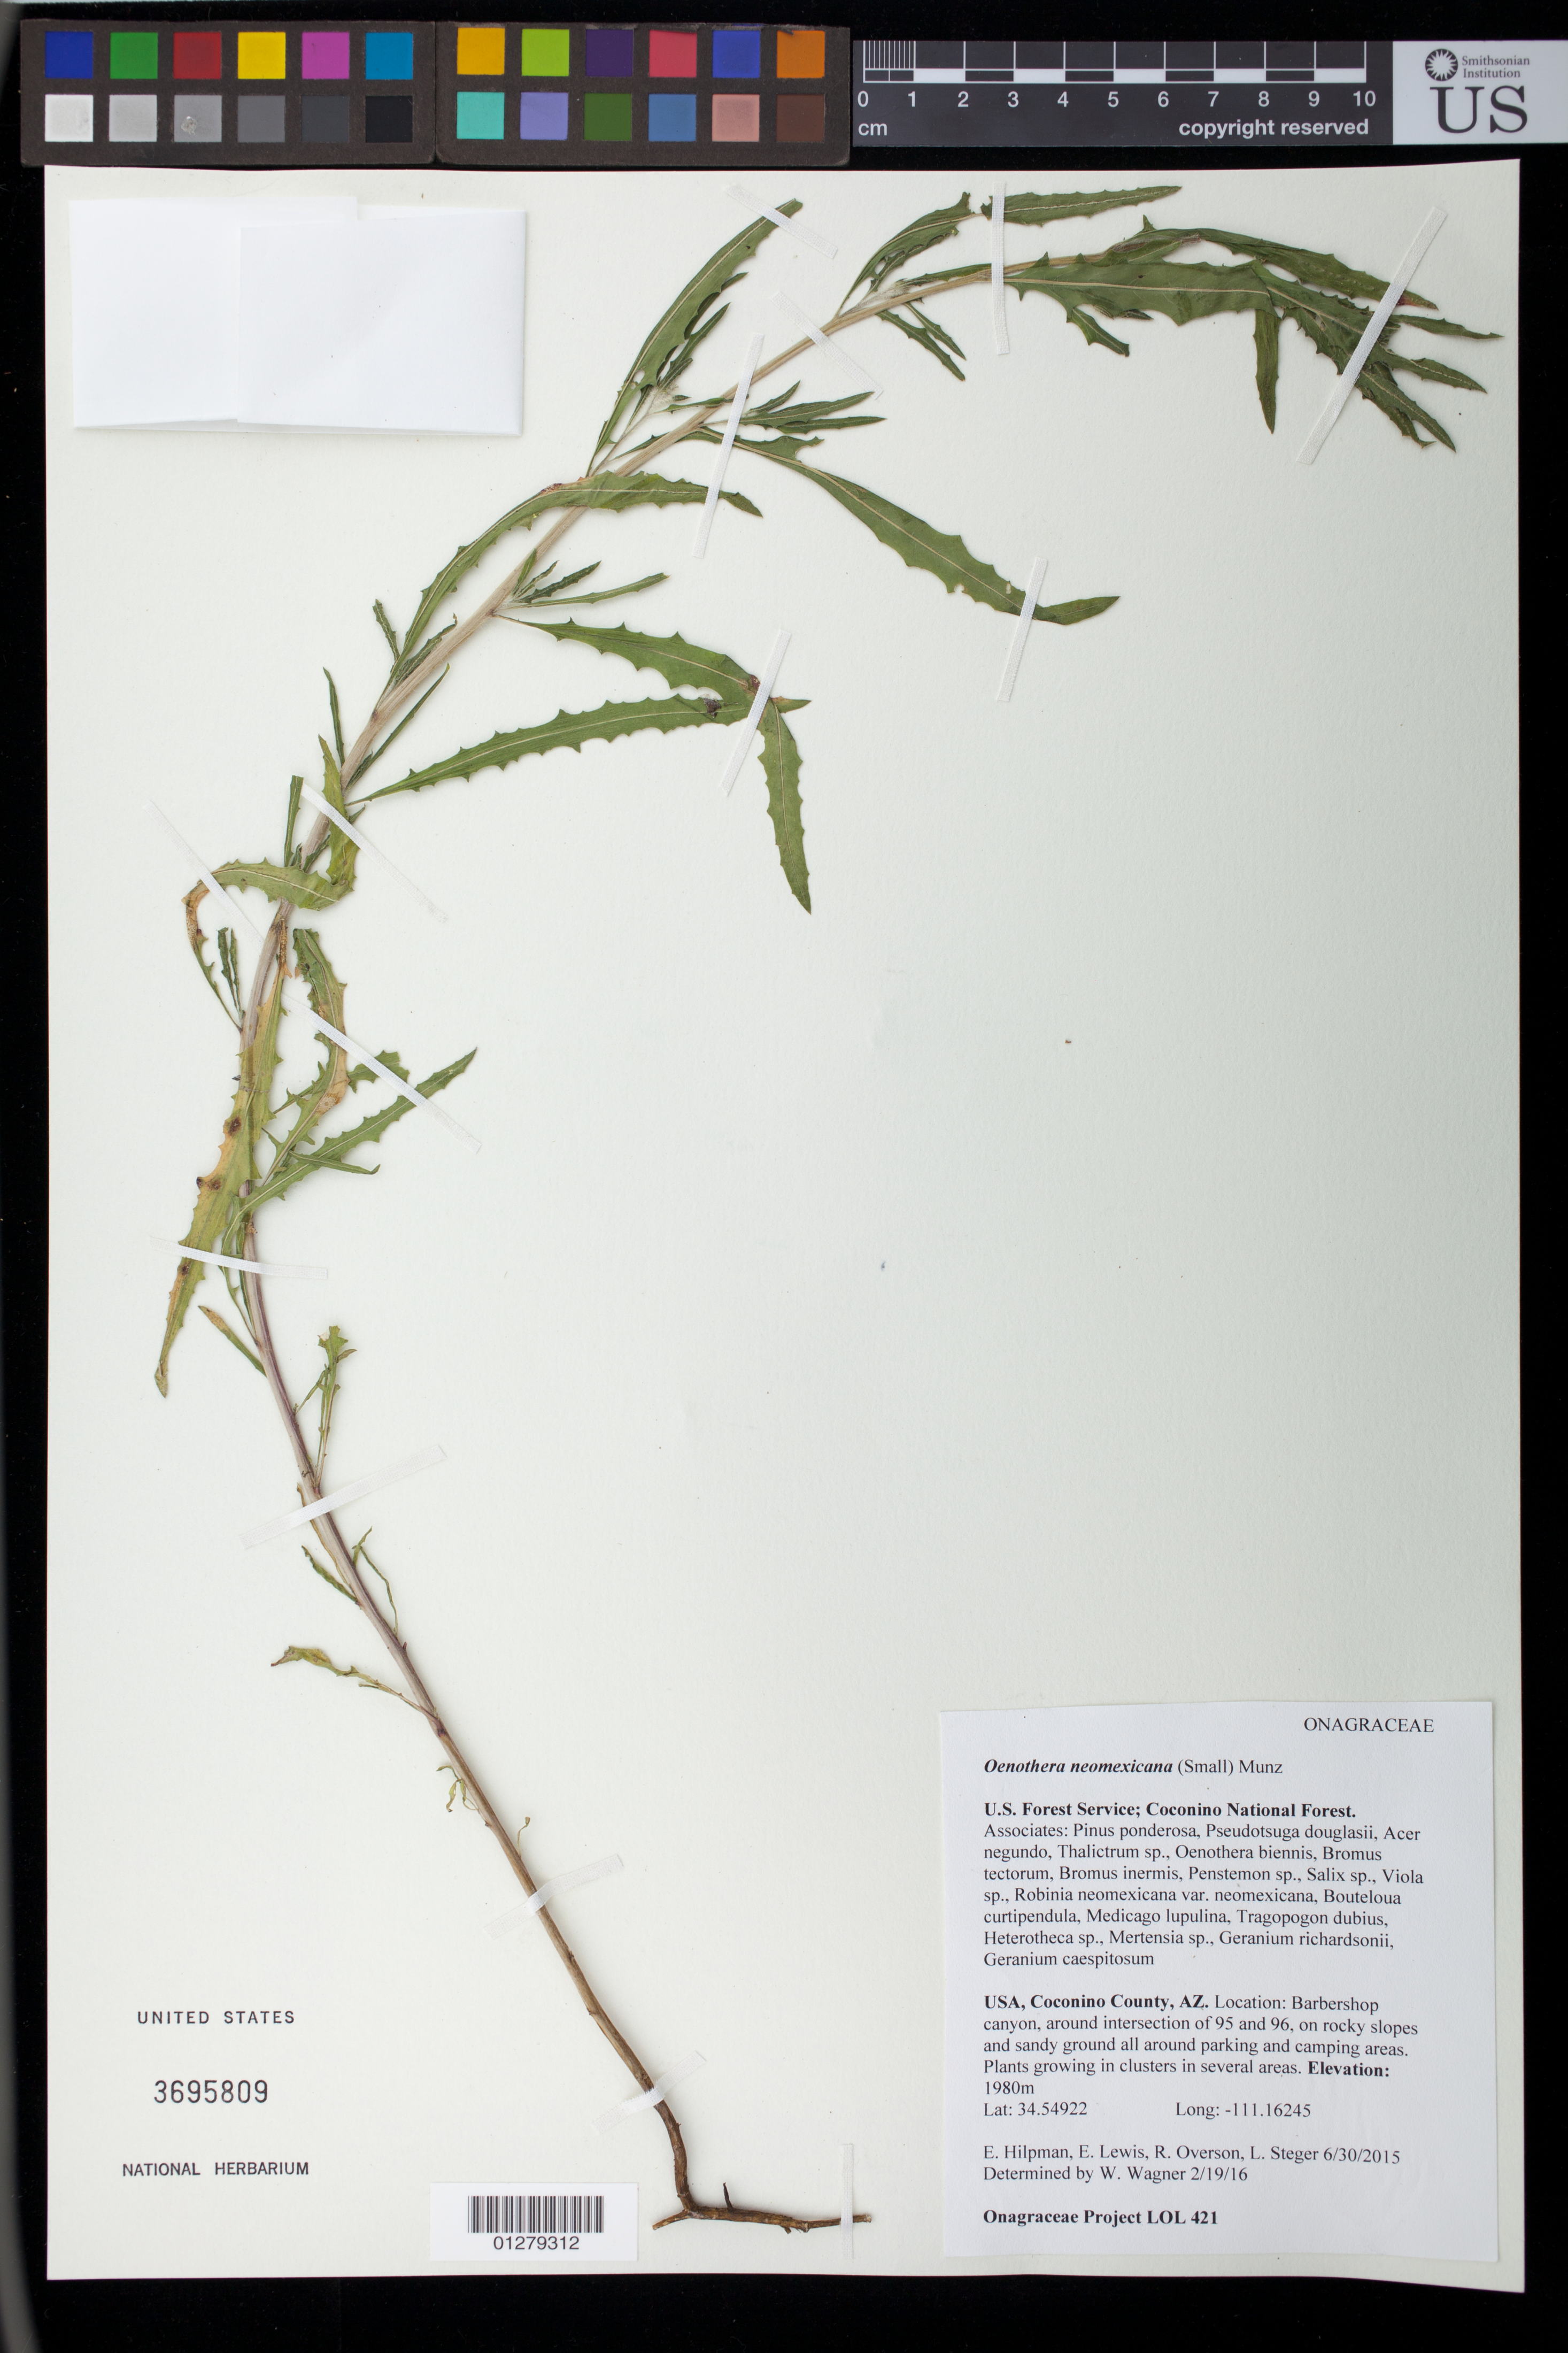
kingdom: Plantae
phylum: Tracheophyta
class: Magnoliopsida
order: Myrtales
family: Onagraceae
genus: Oenothera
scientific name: Oenothera neomexicana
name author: (Small) Munz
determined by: Wagner, W. L., (BOT), Smithsonian Institution - National Museum of Natural History (UNITED STATES)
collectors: E. Hilpman, E. Lewis, L. Steger & R. Overson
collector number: LOL 421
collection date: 2015-06-30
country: United States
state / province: Arizona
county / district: Coconino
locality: Coconino National Forest Barbershop Canyon, around intersection of 95 and 96, on rocky slopes and sandy ground all around parking and camping areas, plants growing in clusters in several areas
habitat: Ponderosa pine and Douglas fir forest, Acer negundo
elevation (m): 1980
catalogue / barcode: US 3695809